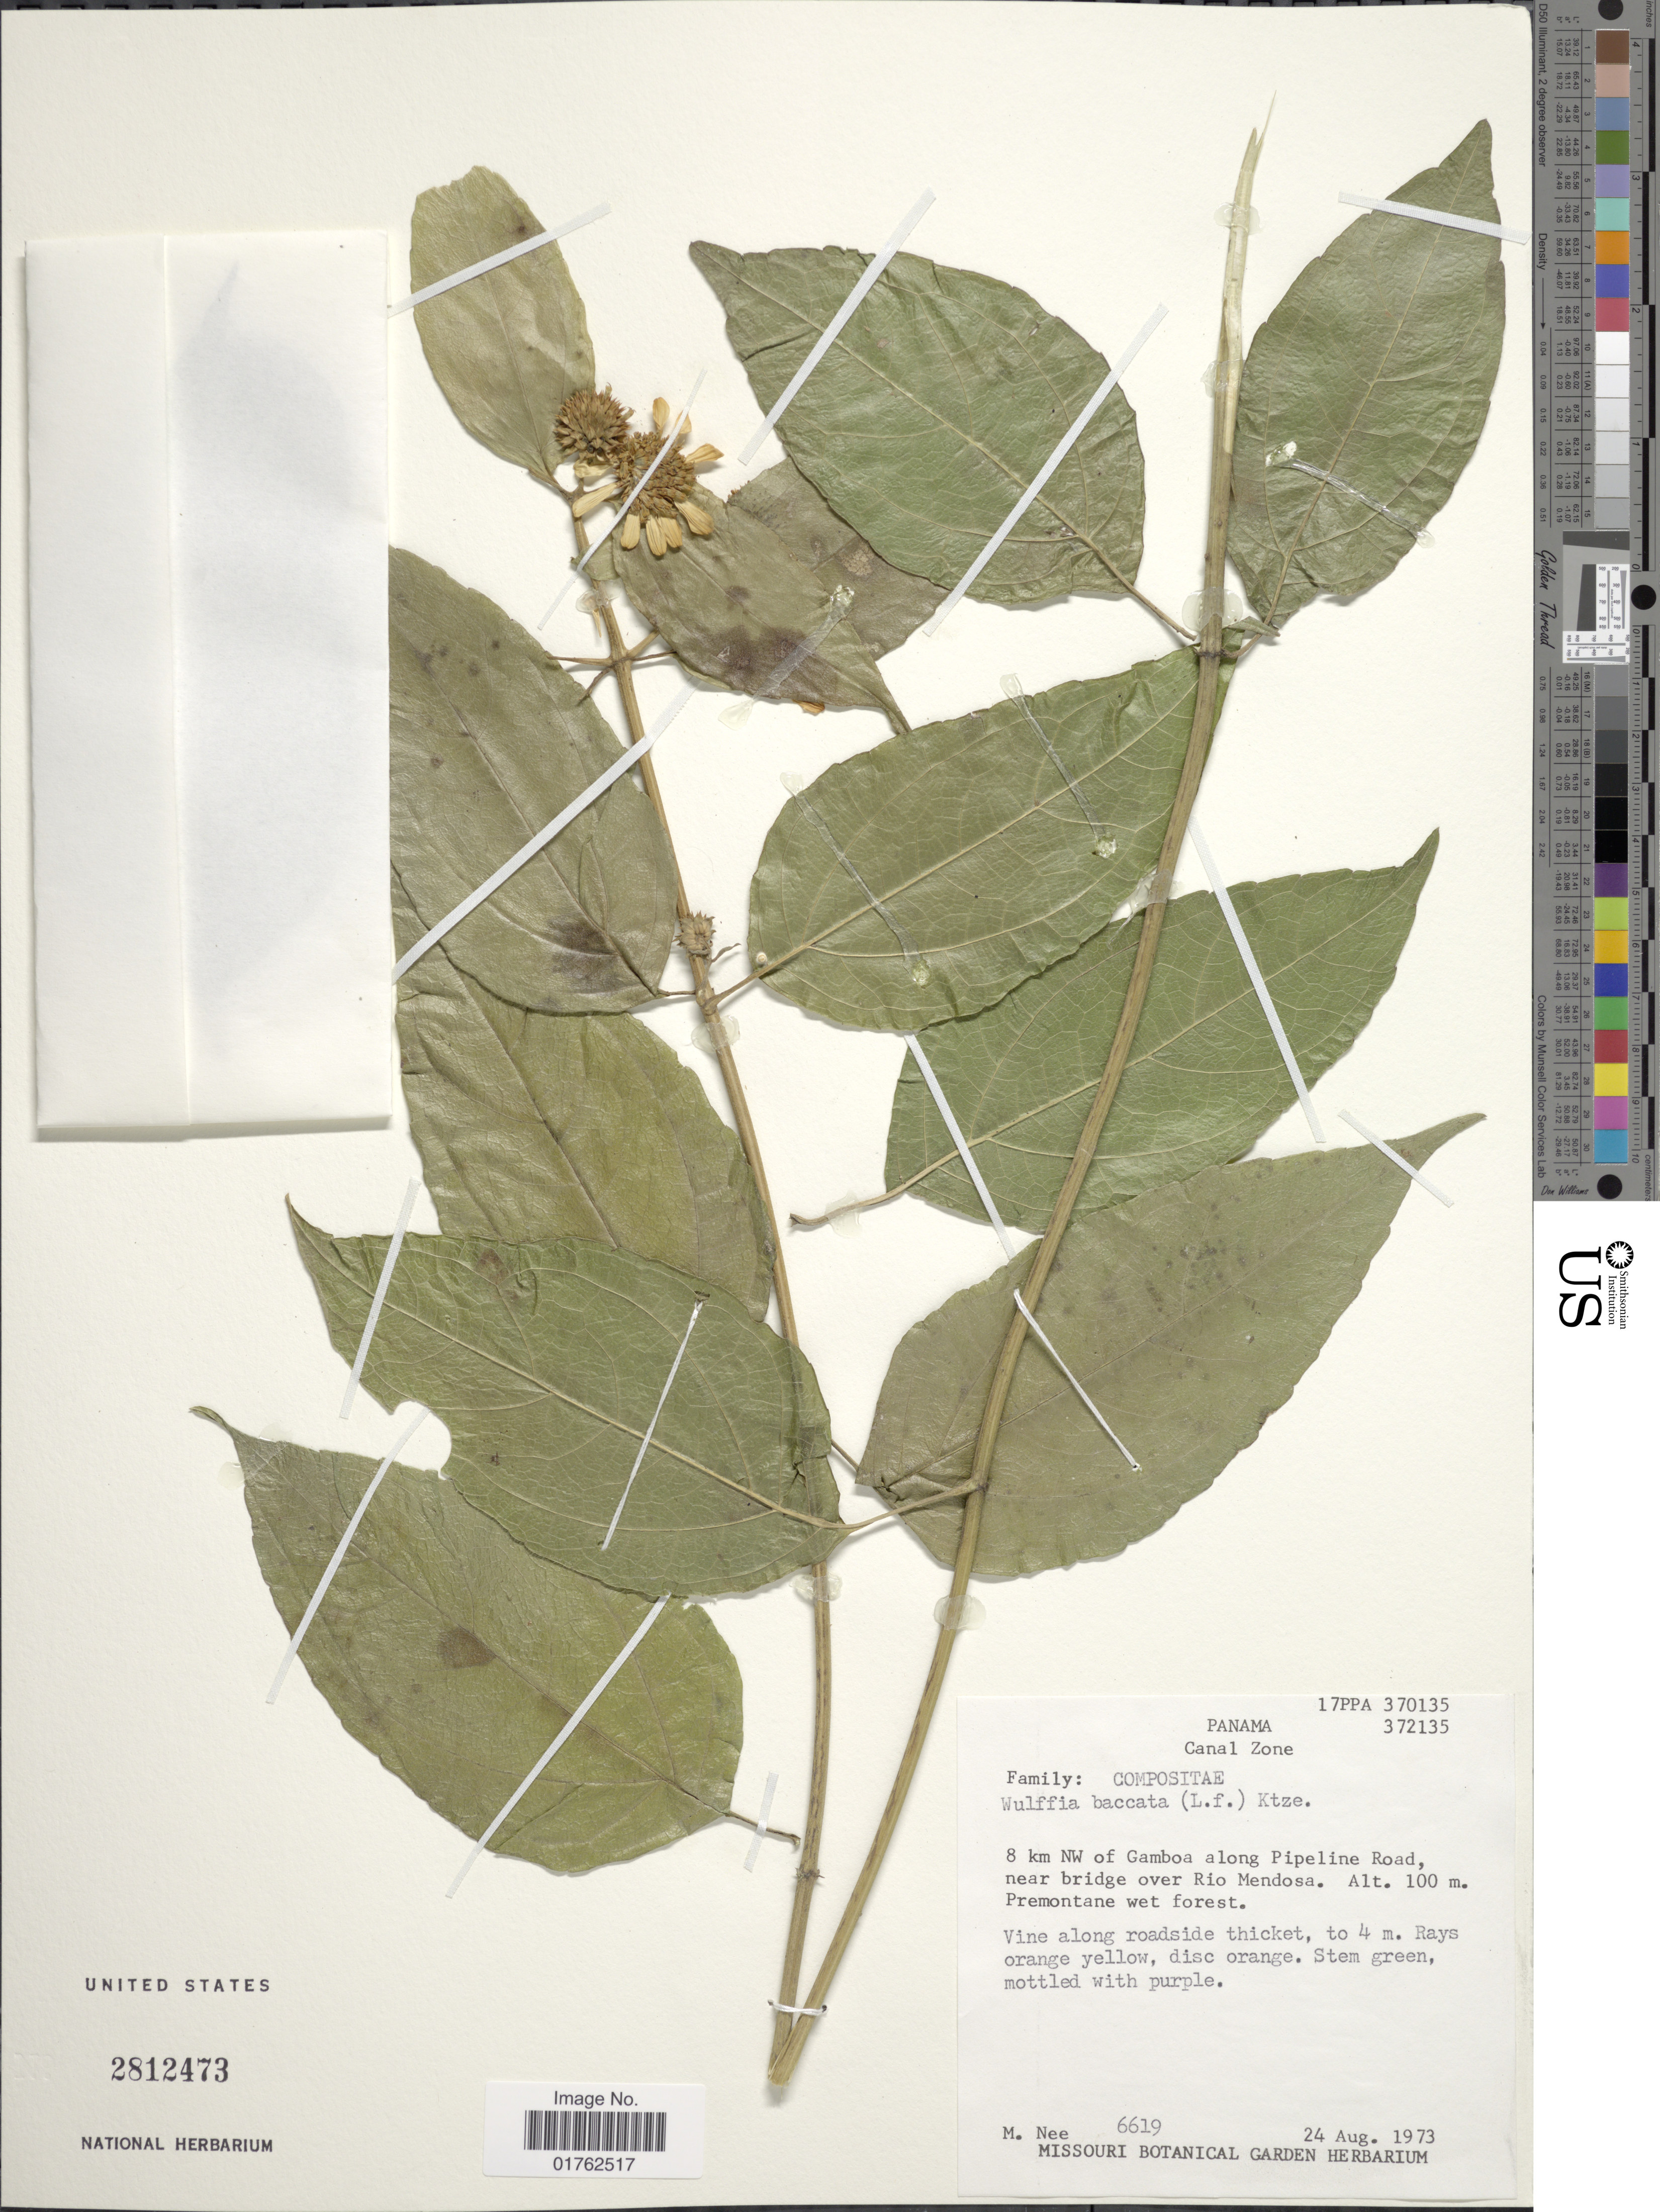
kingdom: Plantae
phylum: Tracheophyta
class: Magnoliopsida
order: Asterales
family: Asteraceae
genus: Wulffia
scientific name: Wulffia baccata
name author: (L. f.) Kuntze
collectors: M. Nee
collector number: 6619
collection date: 1973-08-24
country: Panama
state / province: Colón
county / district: Canal Zone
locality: Canal Zone. 8 km NW of Gamboa along Pipeline Road, near bridge over Rio Mendosa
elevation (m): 100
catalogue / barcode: US 2812473